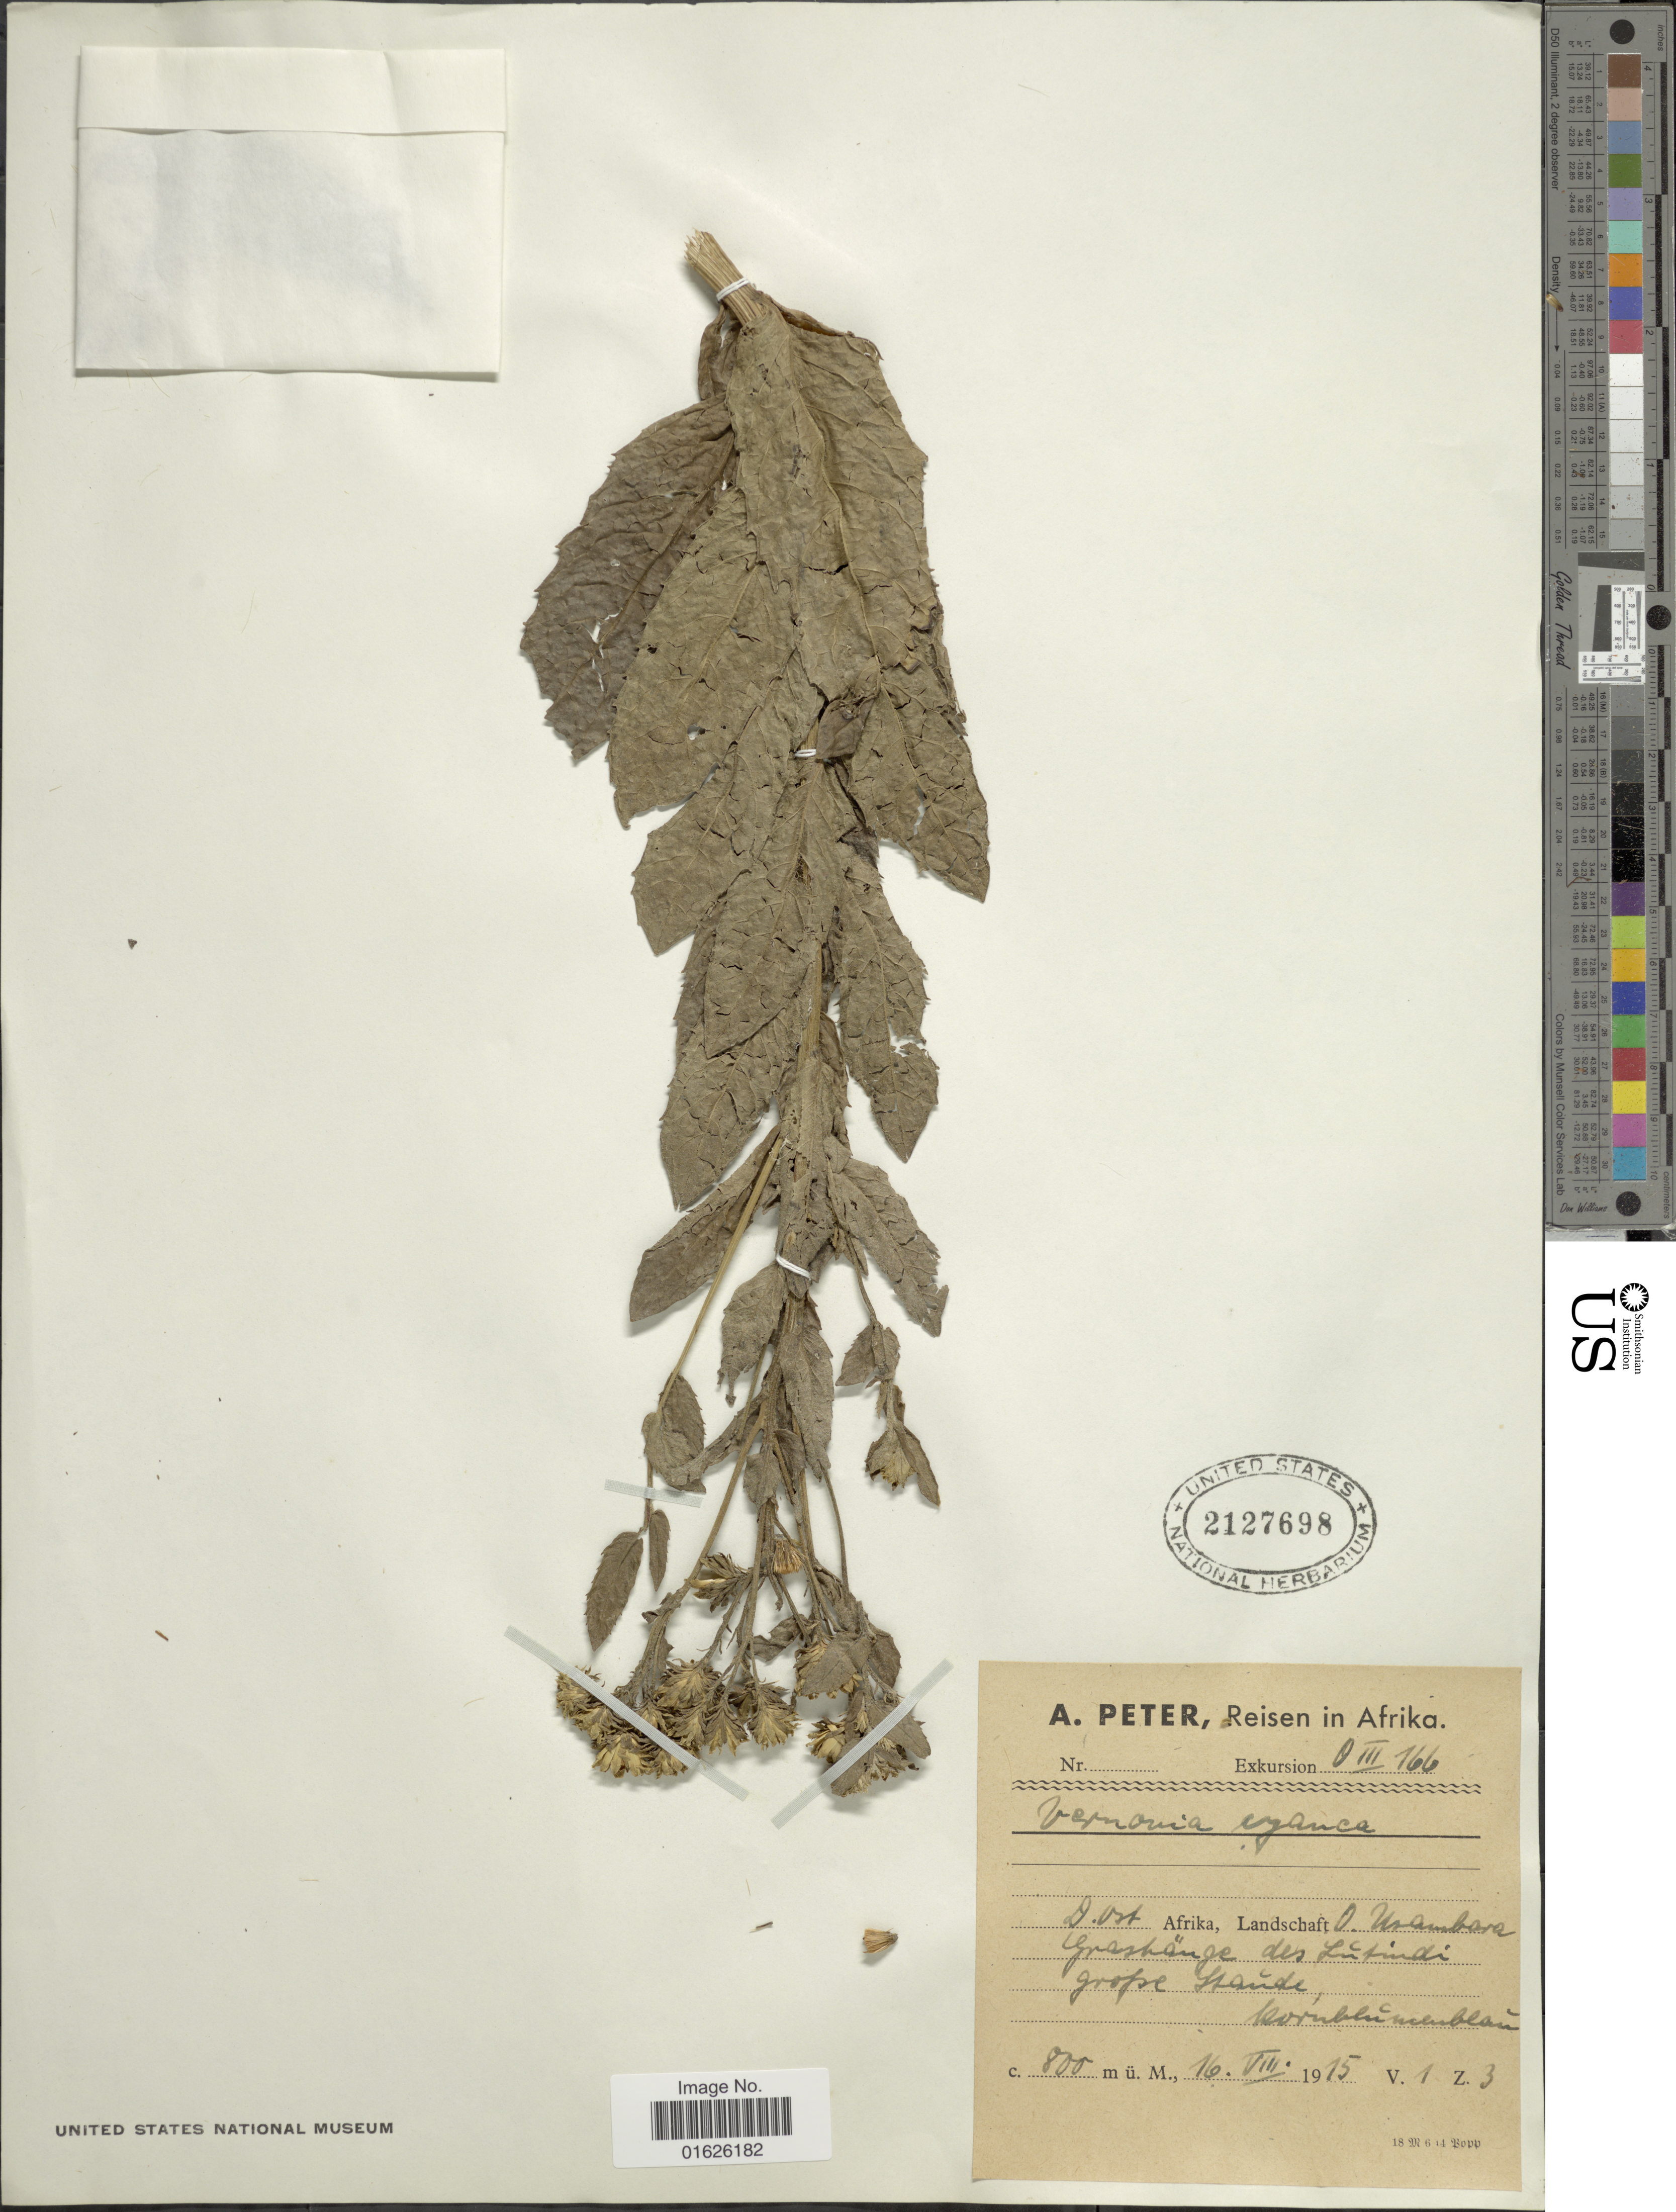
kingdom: Plantae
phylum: Tracheophyta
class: Magnoliopsida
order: Asterales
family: Asteraceae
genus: Linzia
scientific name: Linzia ituriensis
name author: (Muschl.) H. Rob.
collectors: A. Peter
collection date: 1915-08-16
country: Tanzania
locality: O. Usambara, Grashänge des Lutindi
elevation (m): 800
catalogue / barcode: US 2127698